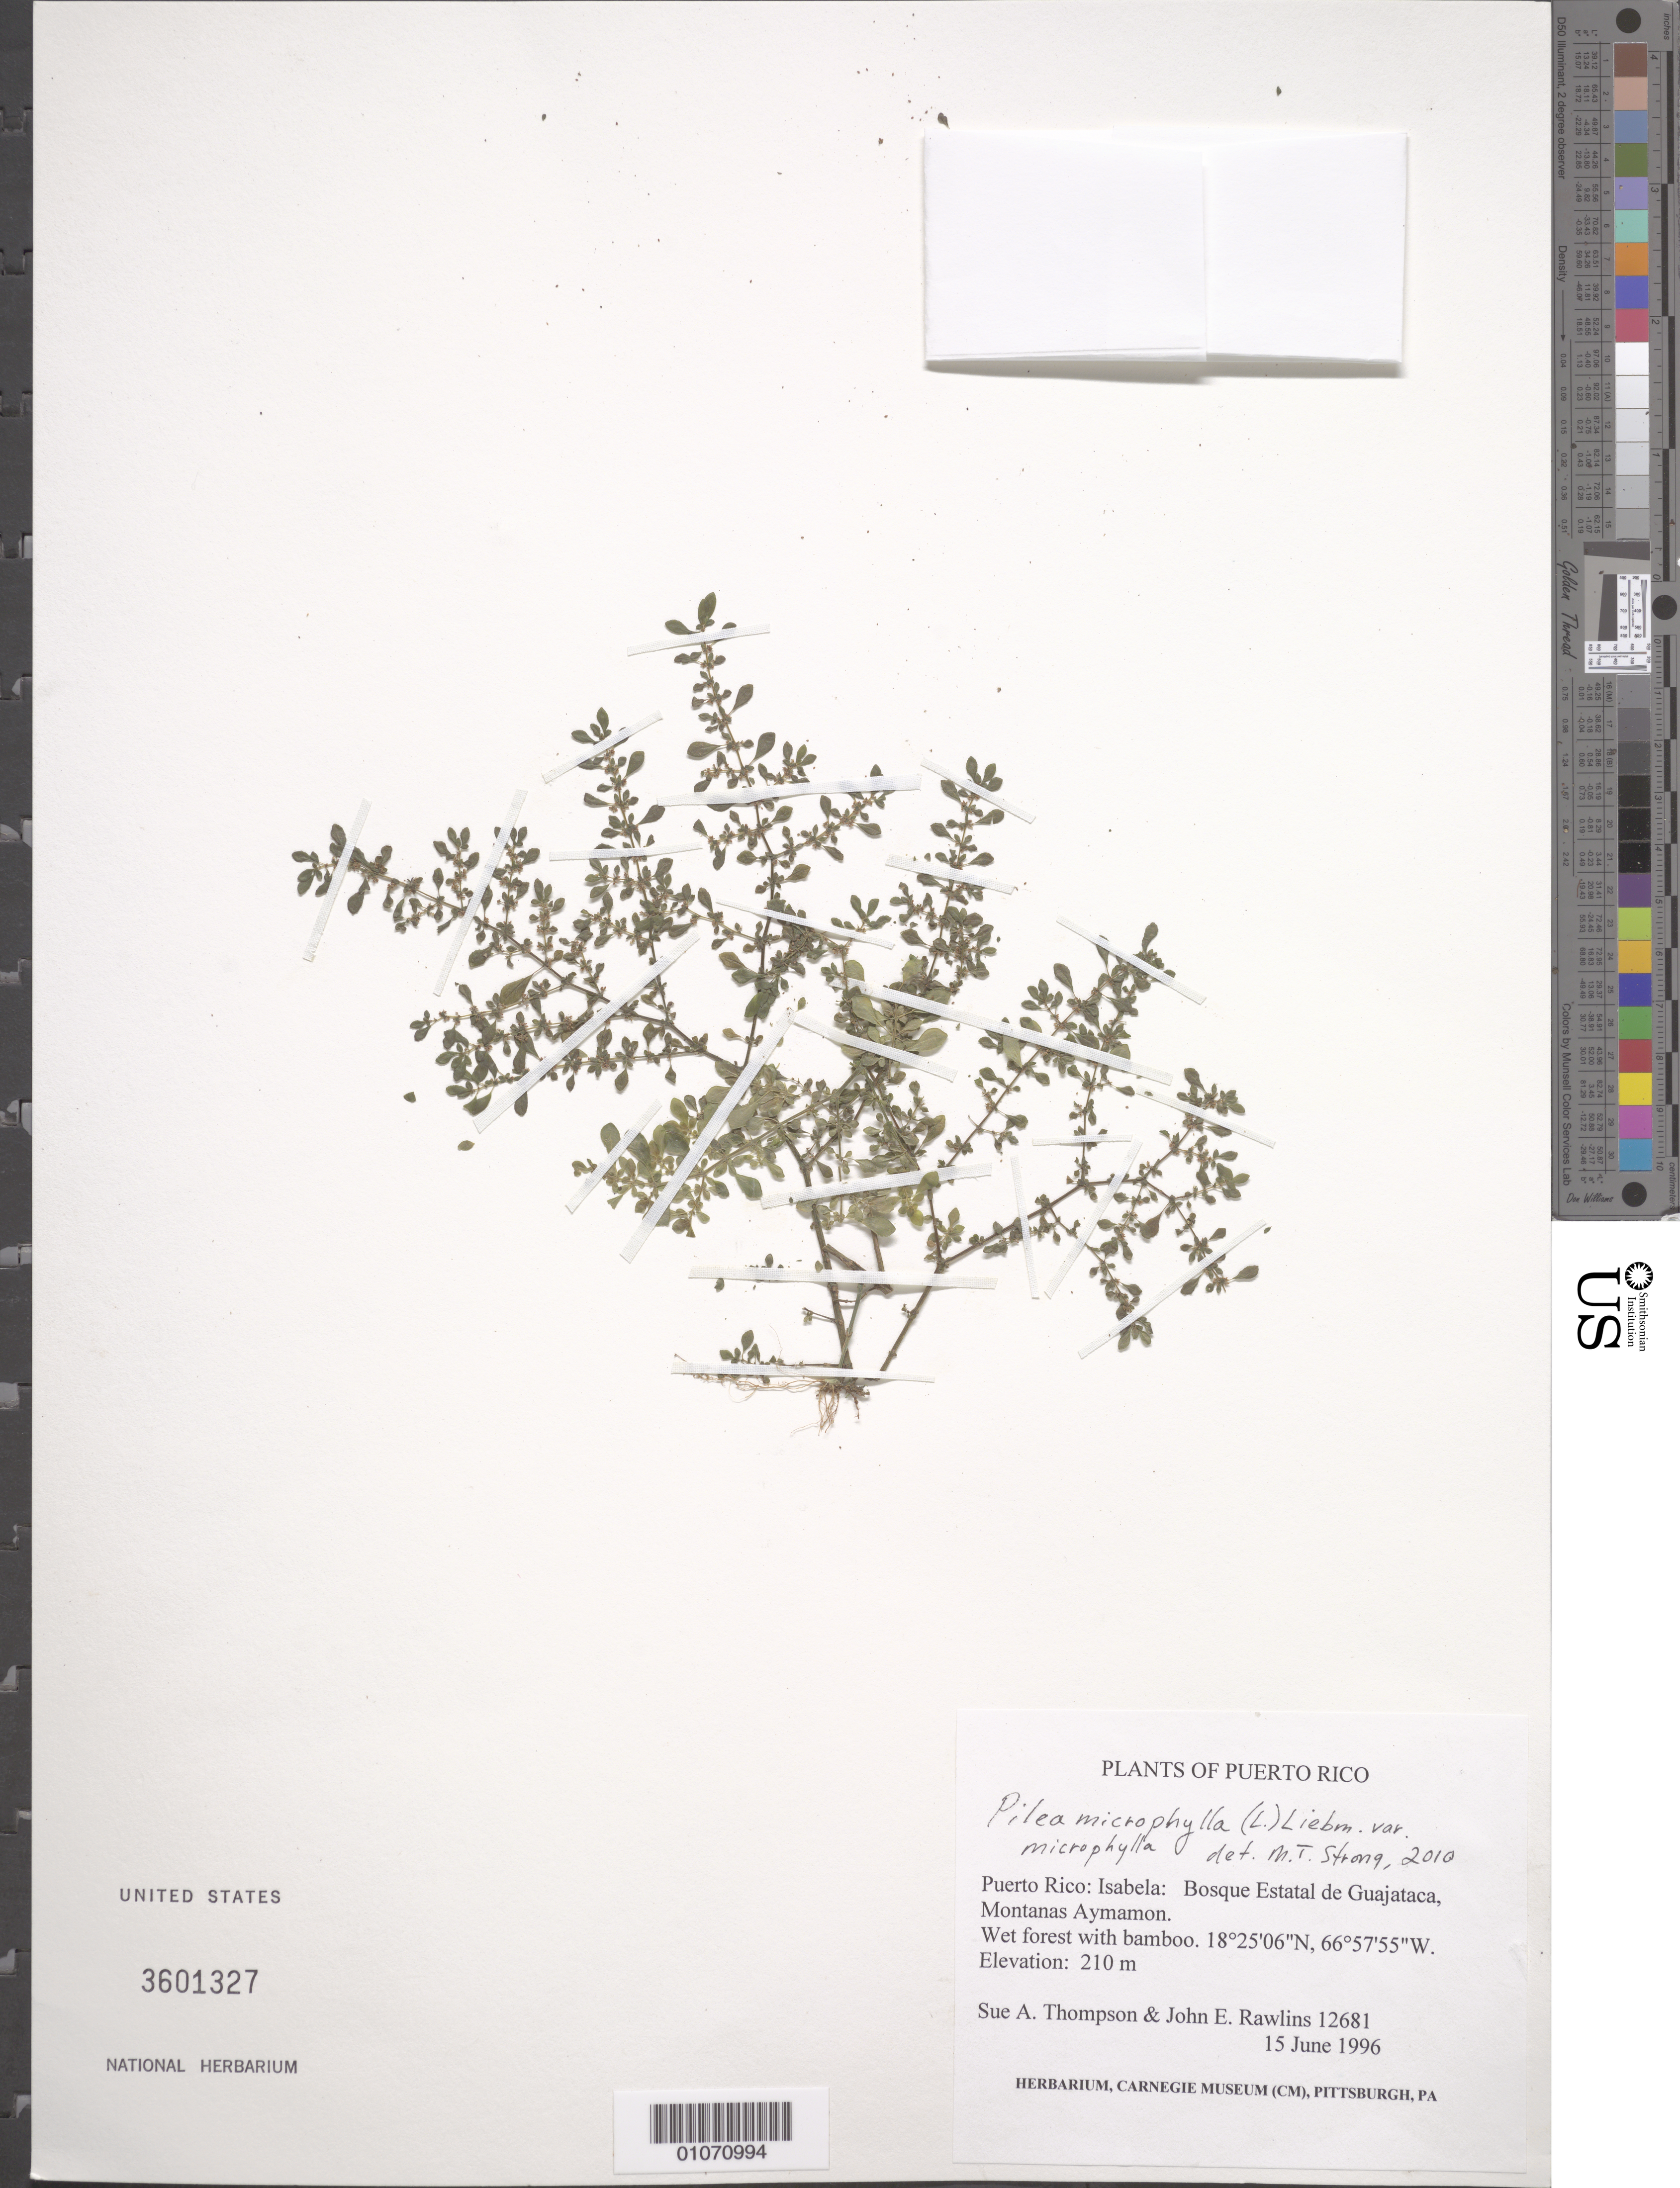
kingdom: Plantae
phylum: Tracheophyta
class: Magnoliopsida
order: Rosales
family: Urticaceae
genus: Pilea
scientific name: Pilea microphylla var. microphylla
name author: (L.) Liebm.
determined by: Strong, M. T., (US), Smithsonian Institution - National Museum of Natural History (UNITED STATES)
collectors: S. A. Thompson & J. Rawlins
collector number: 12681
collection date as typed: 15 Jun 1996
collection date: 1996-06-15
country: Puerto Rico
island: Puerto Rico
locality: Isabela; Bosque Estatal de Guajataca, Montanas Aymamon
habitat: Wet forest with bamboo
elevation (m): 210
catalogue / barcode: US 3601327